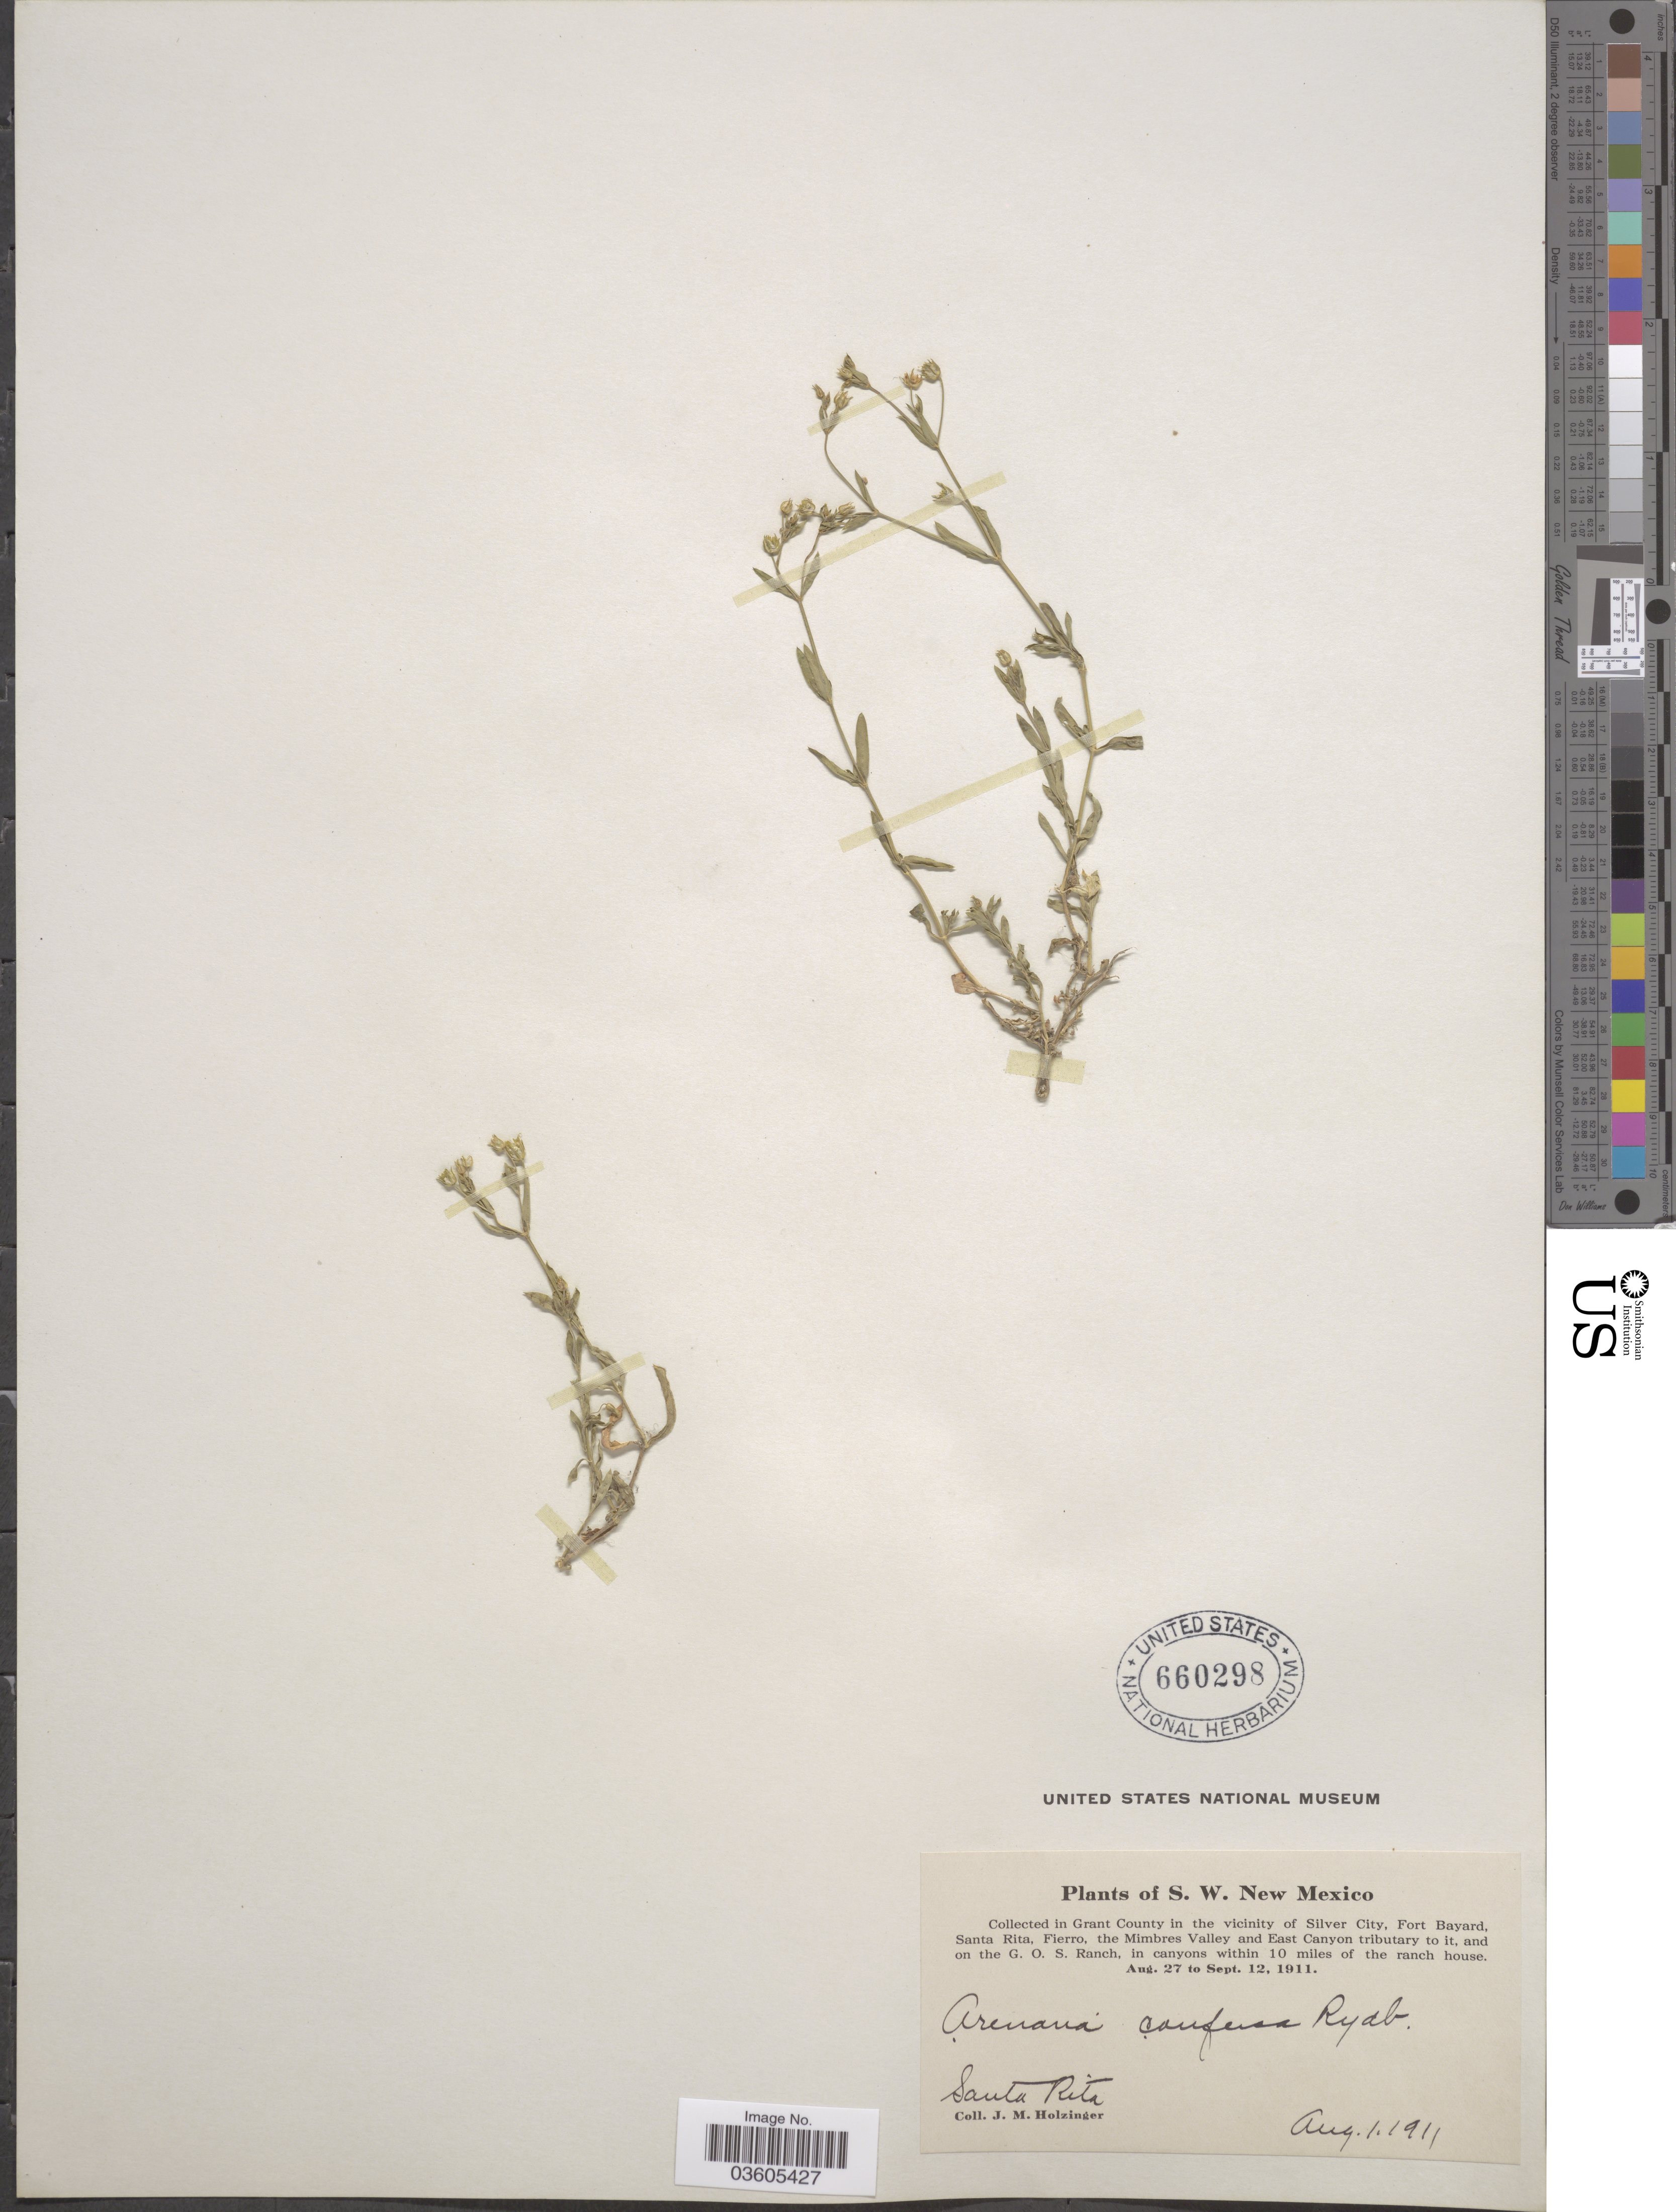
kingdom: Plantae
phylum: Tracheophyta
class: Magnoliopsida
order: Caryophyllales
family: Caryophyllaceae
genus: Arenaria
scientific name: Arenaria confusa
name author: Rydb.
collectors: J. M. Holzinger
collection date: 1911-08-01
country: United States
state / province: New Mexico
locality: S. W. New Mexico. In Grant County in the vicinity of Santa Rita, in canyons within 10 miles of the ranch house.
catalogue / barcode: US 660298